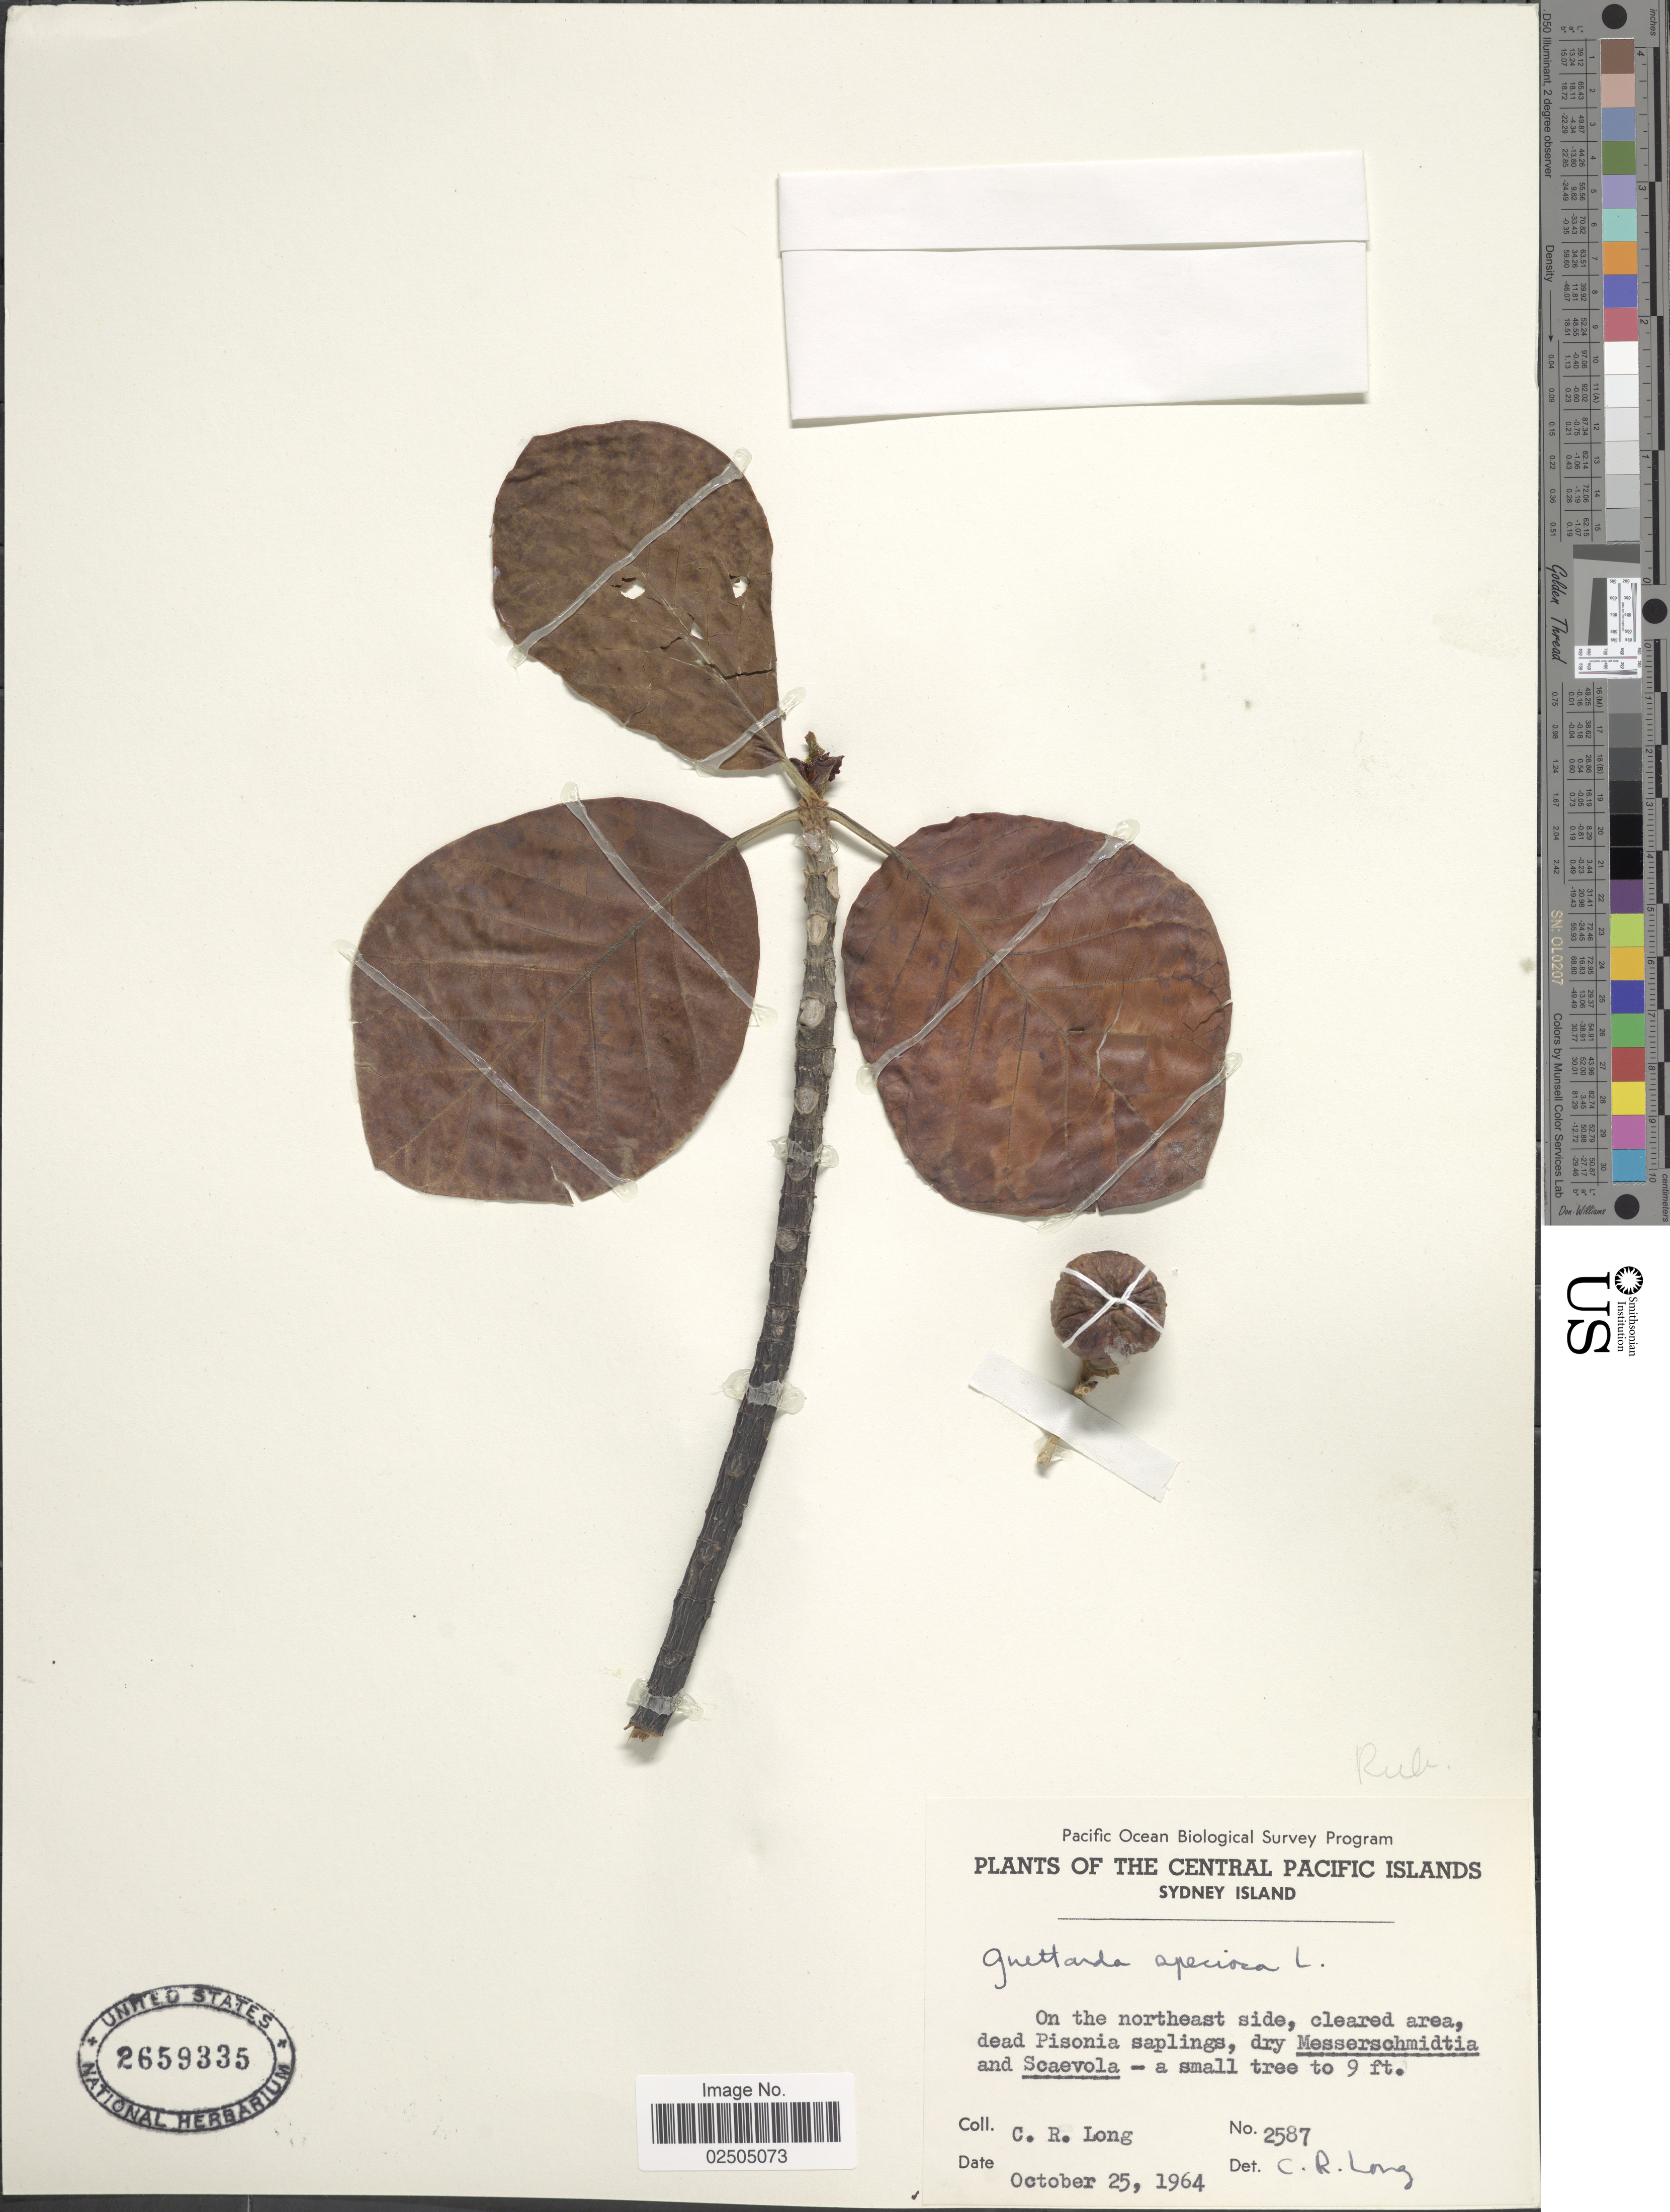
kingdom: Plantae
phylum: Tracheophyta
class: Magnoliopsida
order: Gentianales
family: Rubiaceae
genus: Guettarda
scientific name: Guettarda speciosa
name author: L.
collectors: C. R. Long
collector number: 2587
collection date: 1964-10-25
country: Kiribati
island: Manra [Sydney] Island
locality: The Central Pacific Islands, Sydney Island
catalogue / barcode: US 2659335